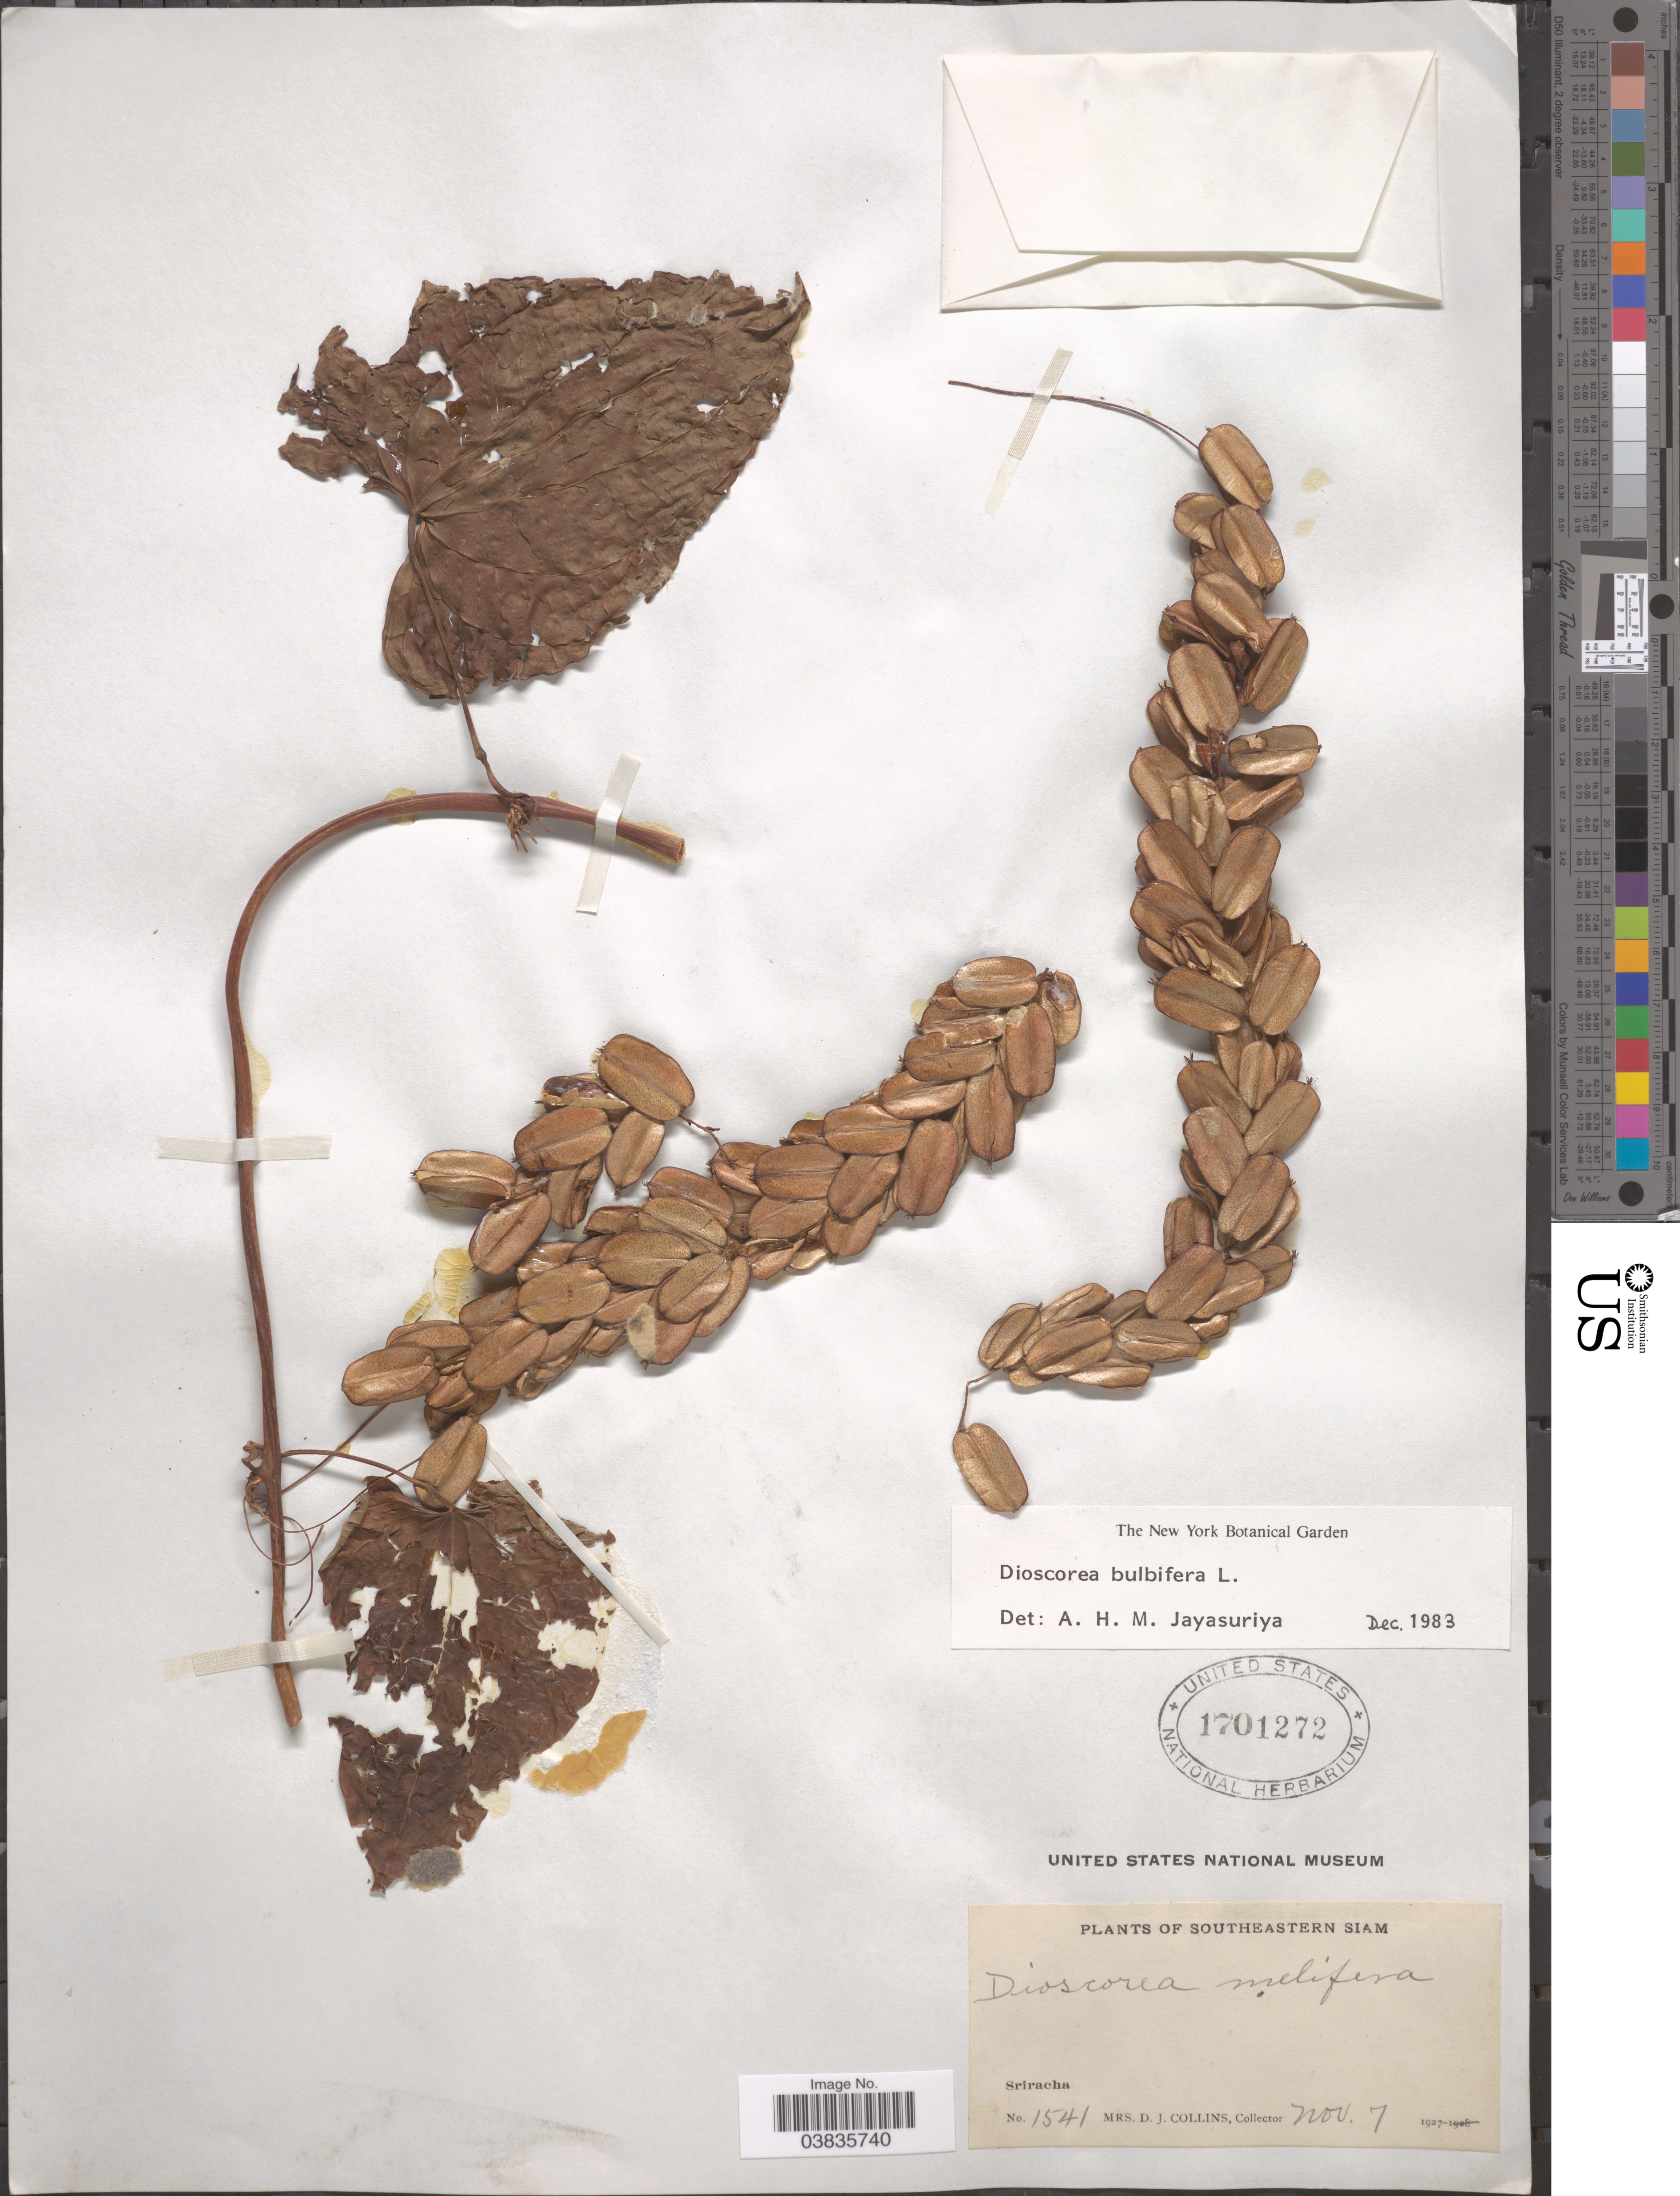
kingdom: Plantae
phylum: Tracheophyta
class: Liliopsida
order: Dioscoreales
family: Dioscoreaceae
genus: Dioscorea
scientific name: Dioscorea bulbifera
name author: L.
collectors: Mrs. D. J. Collins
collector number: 1541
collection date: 1927-11-07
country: Thailand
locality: Southeastern Siam. Sriracha.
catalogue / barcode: US 1701272